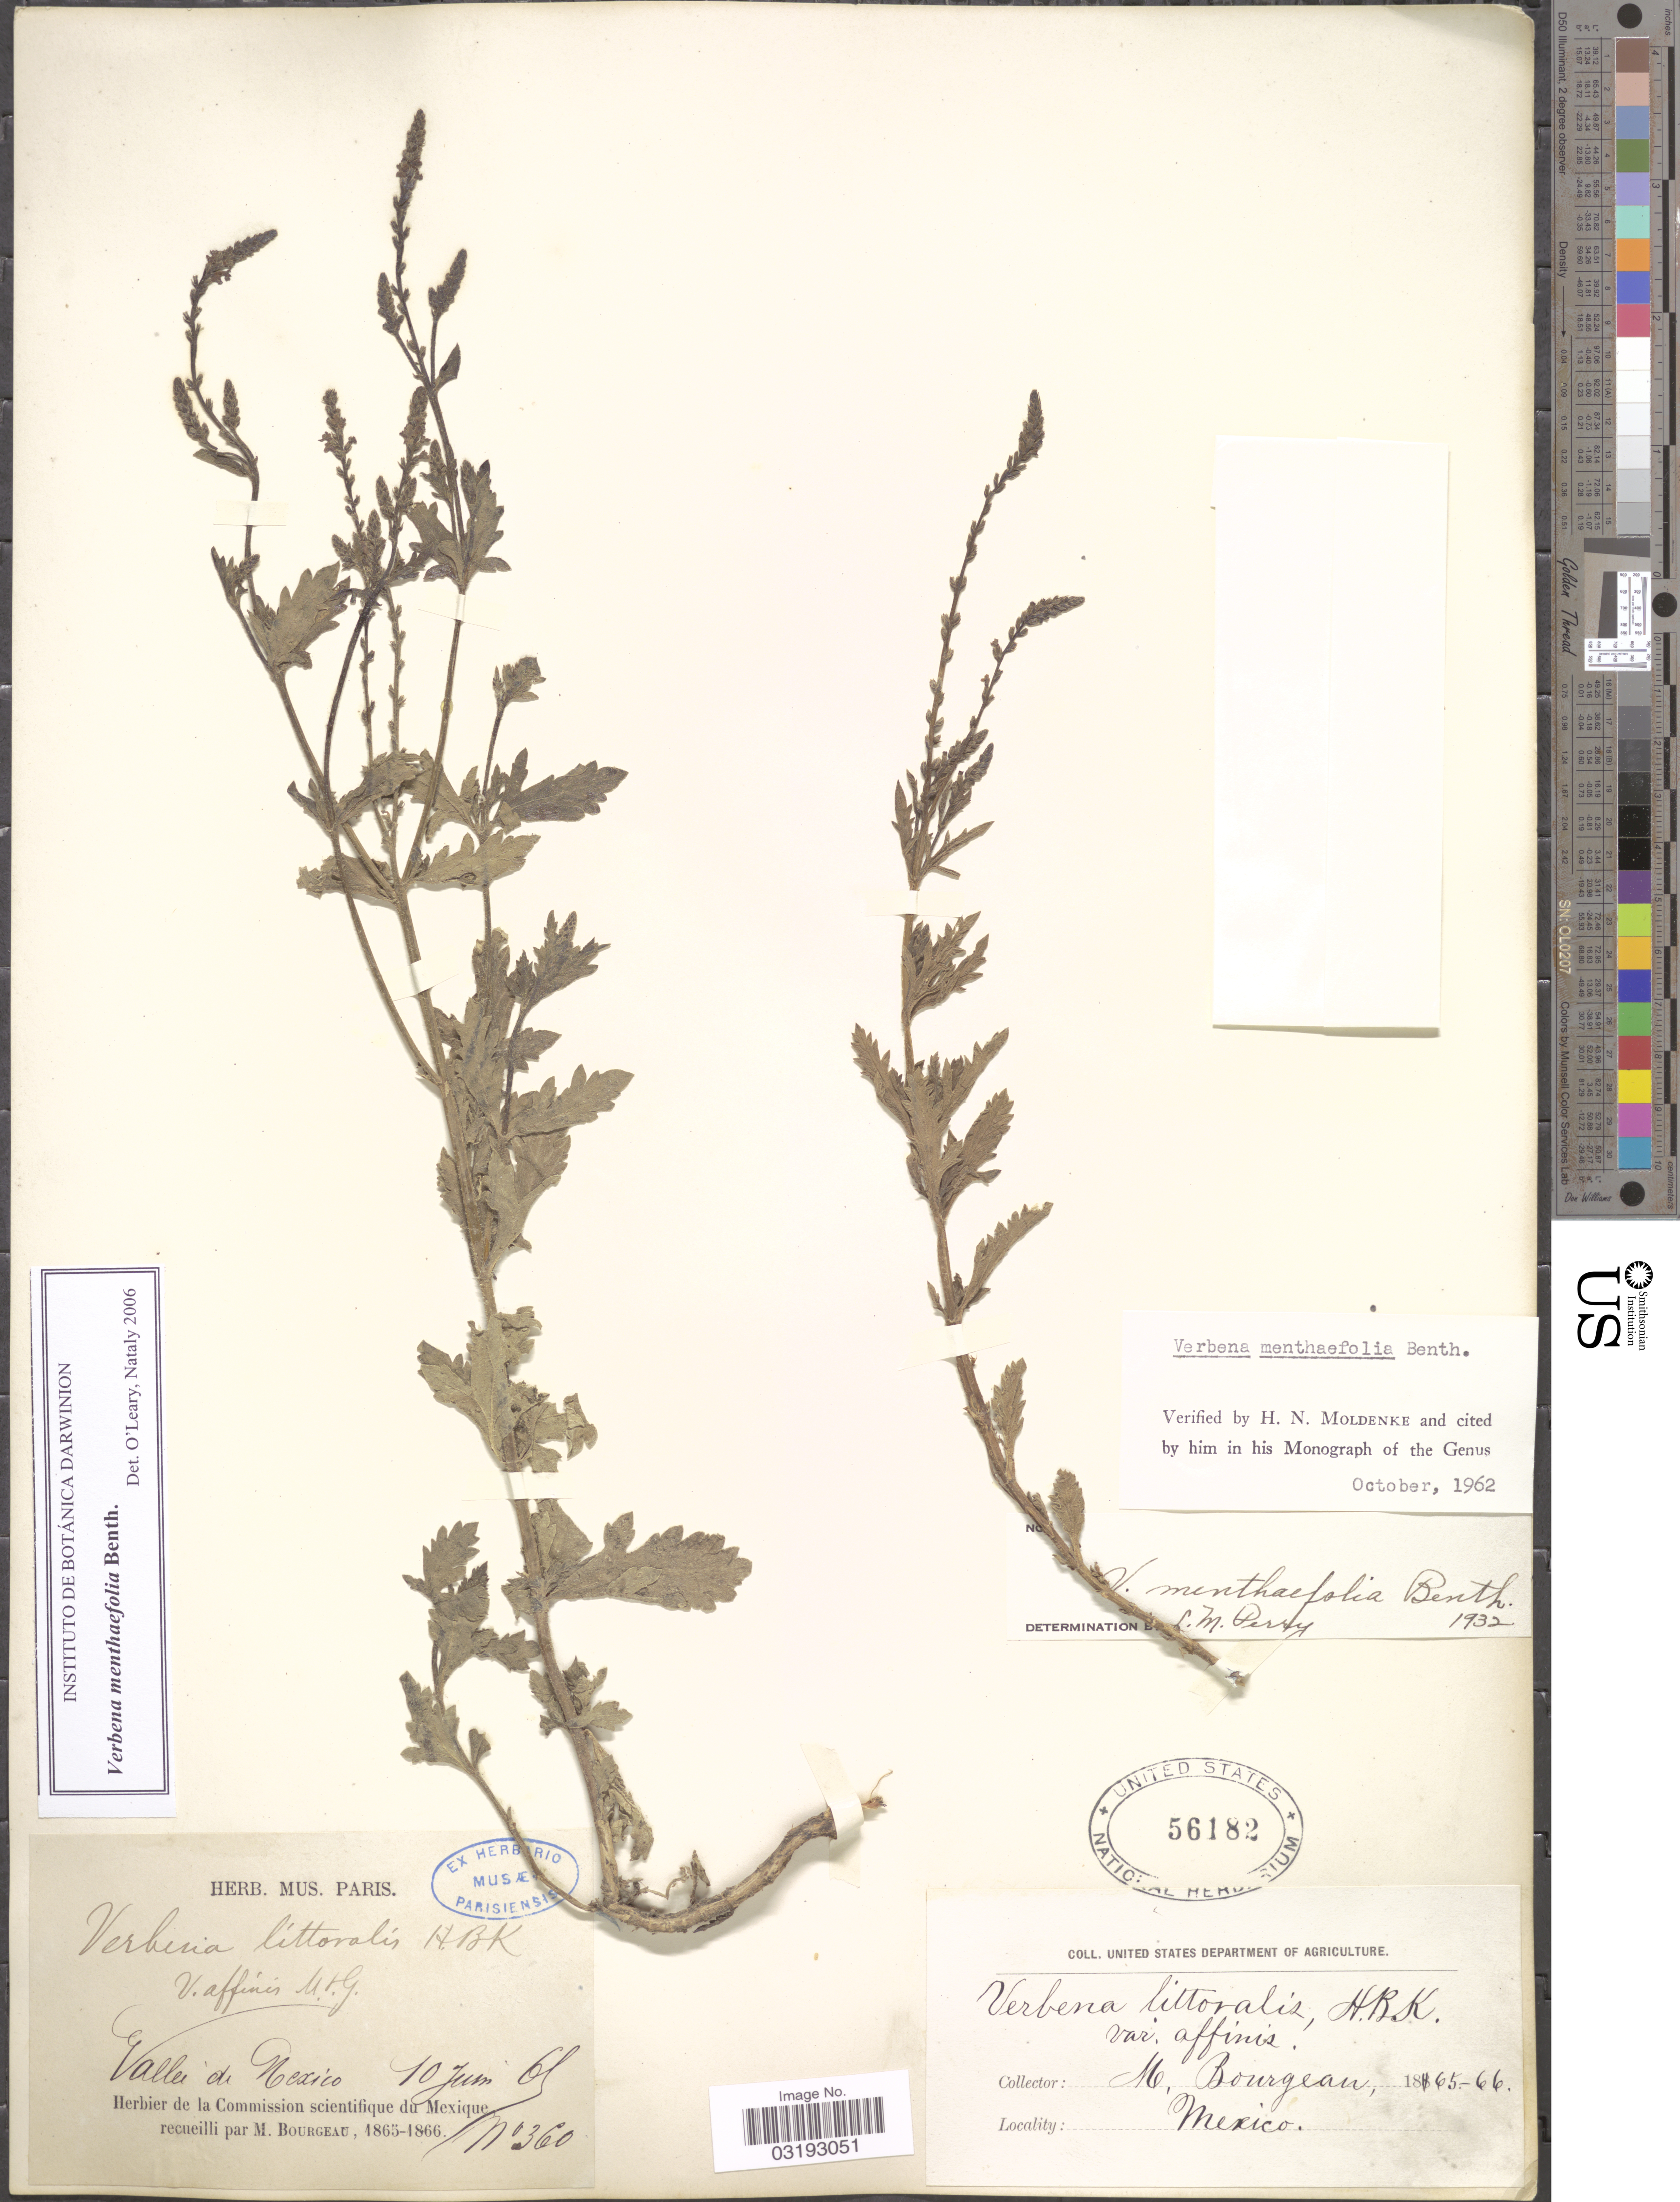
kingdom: Plantae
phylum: Tracheophyta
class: Magnoliopsida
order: Lamiales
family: Verbenaceae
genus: Verbena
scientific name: Verbena menthaefolia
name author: Benth.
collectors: M. Bourgeau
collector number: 360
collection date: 1865-06-10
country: Mexico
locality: Valleé de Mexico.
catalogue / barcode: US 56182